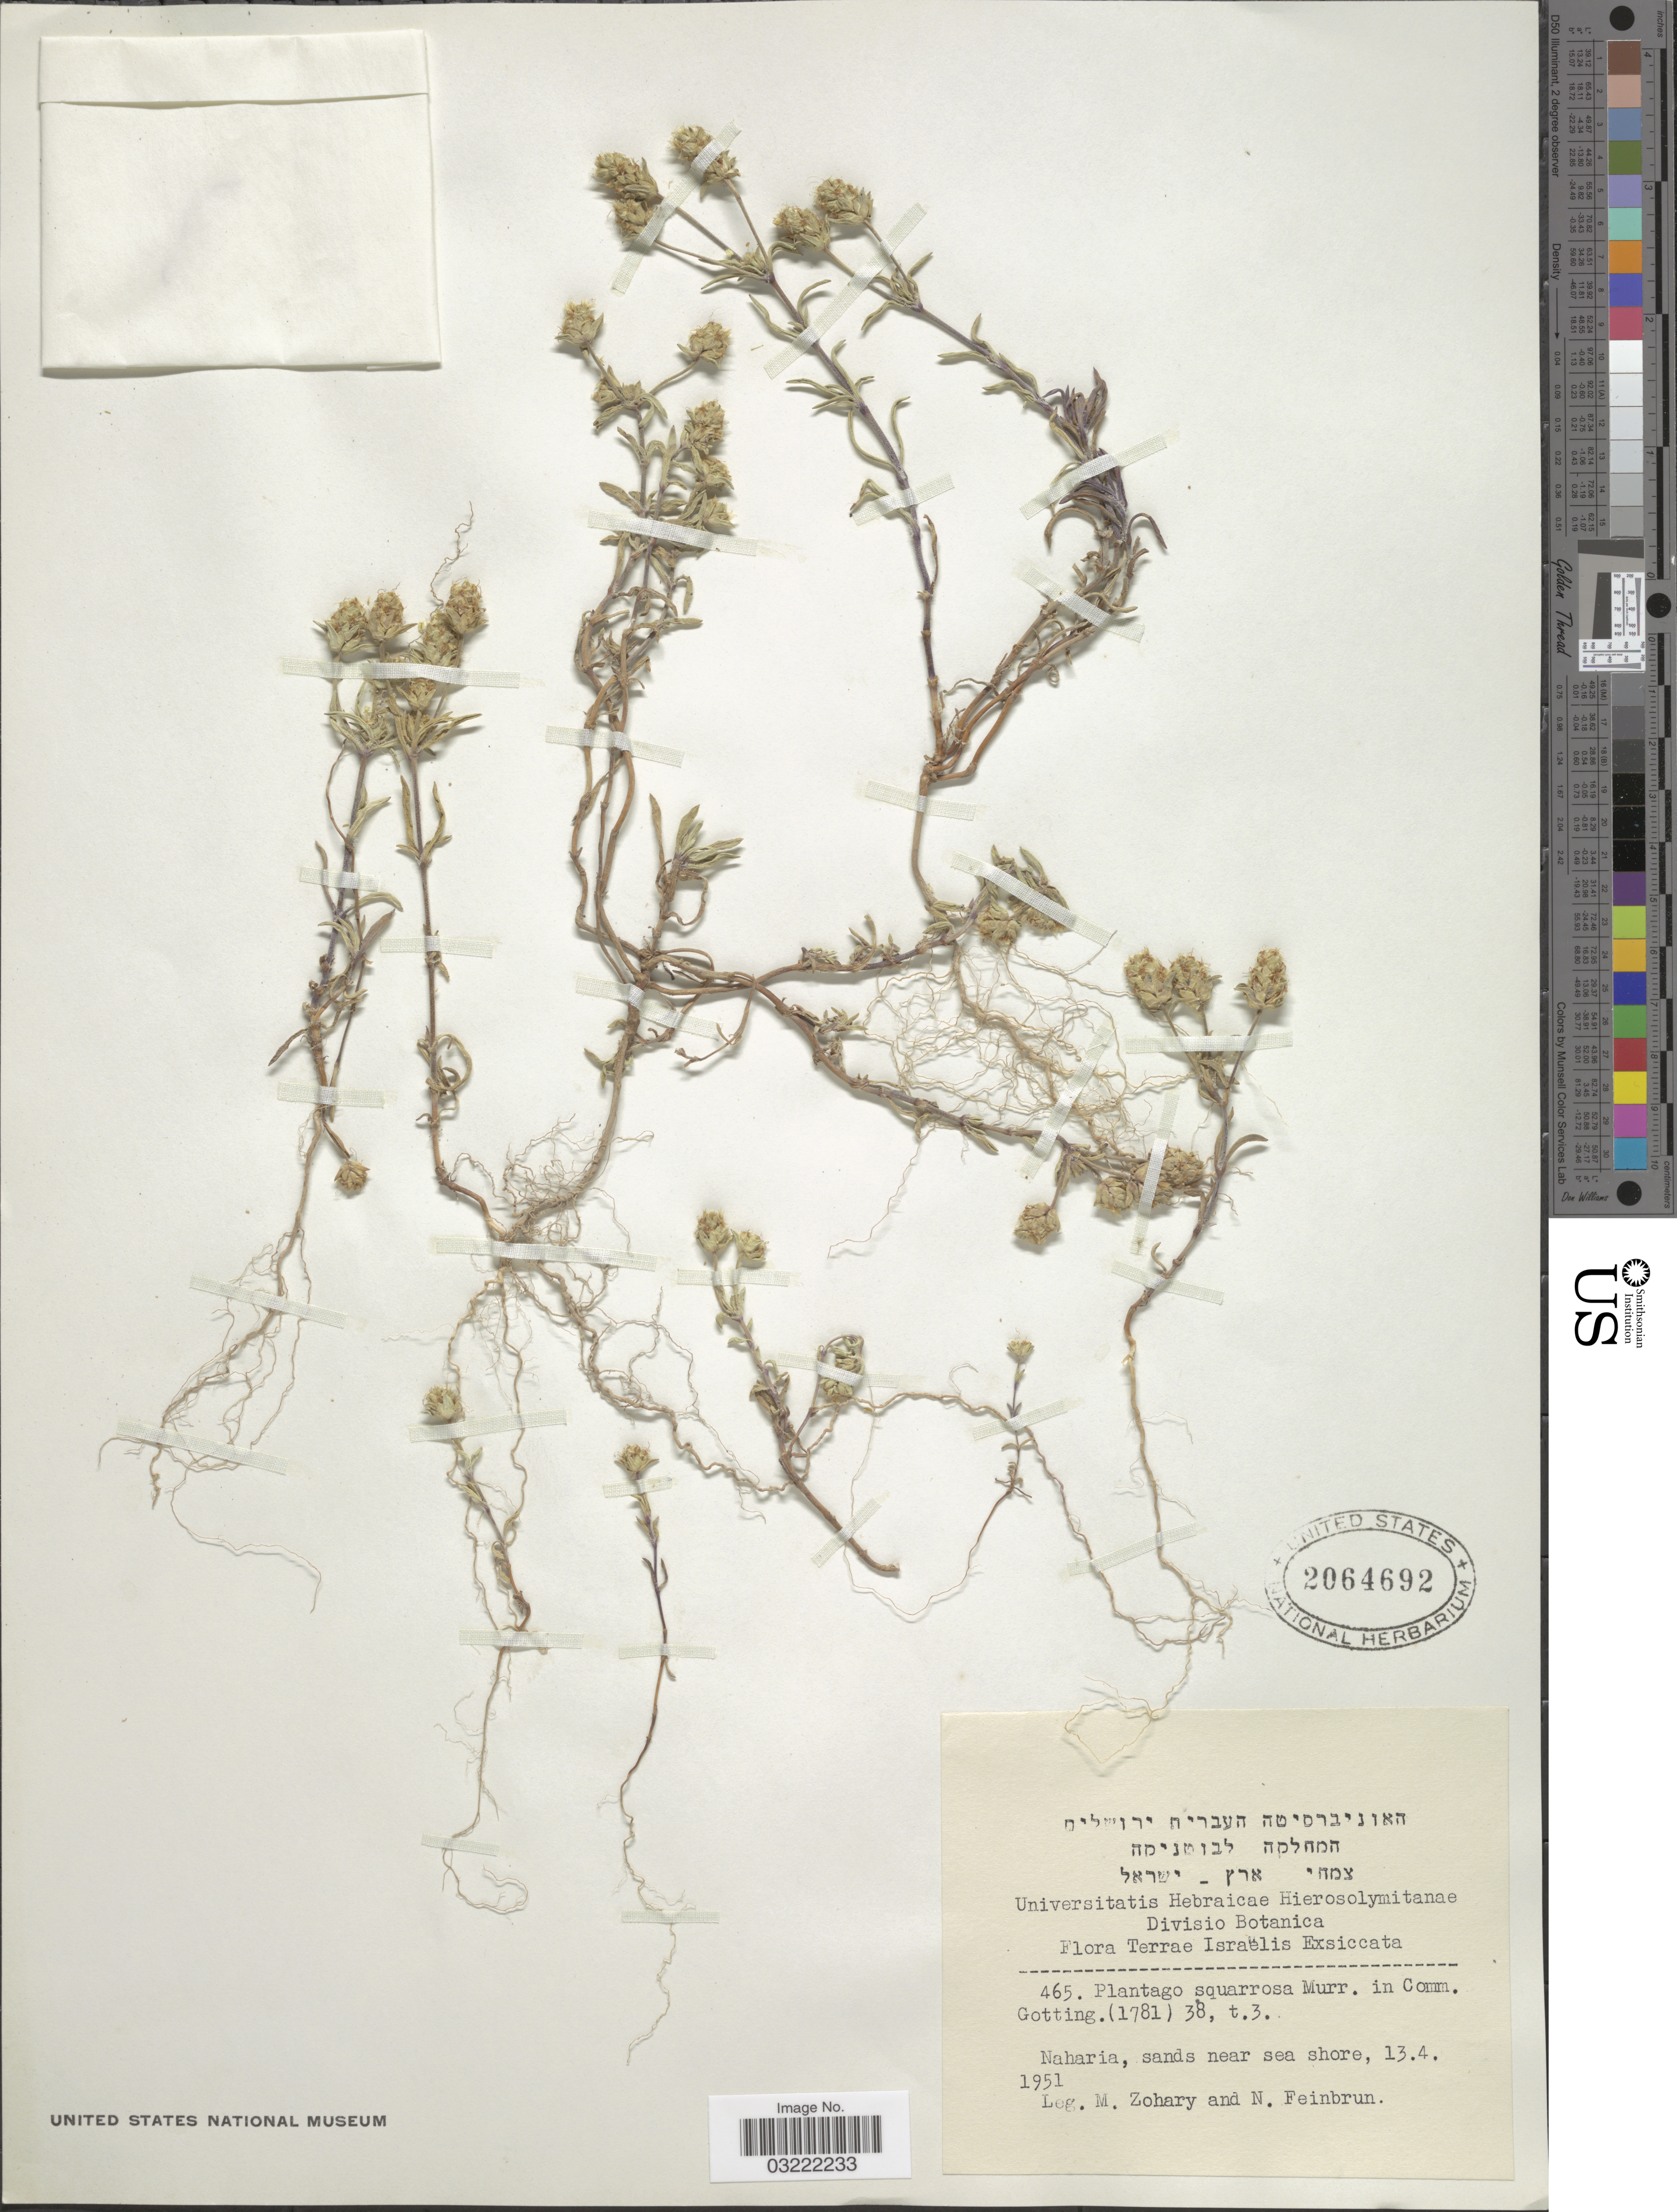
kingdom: Plantae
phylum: Tracheophyta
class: Magnoliopsida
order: Lamiales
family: Plantaginaceae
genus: Plantago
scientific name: Plantago squarrosa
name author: Murray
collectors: M. Zohary & N. Feinbrun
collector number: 465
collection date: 1951-04-13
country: Israel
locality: Naharia, sands near sea shore.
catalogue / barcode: US 2064692